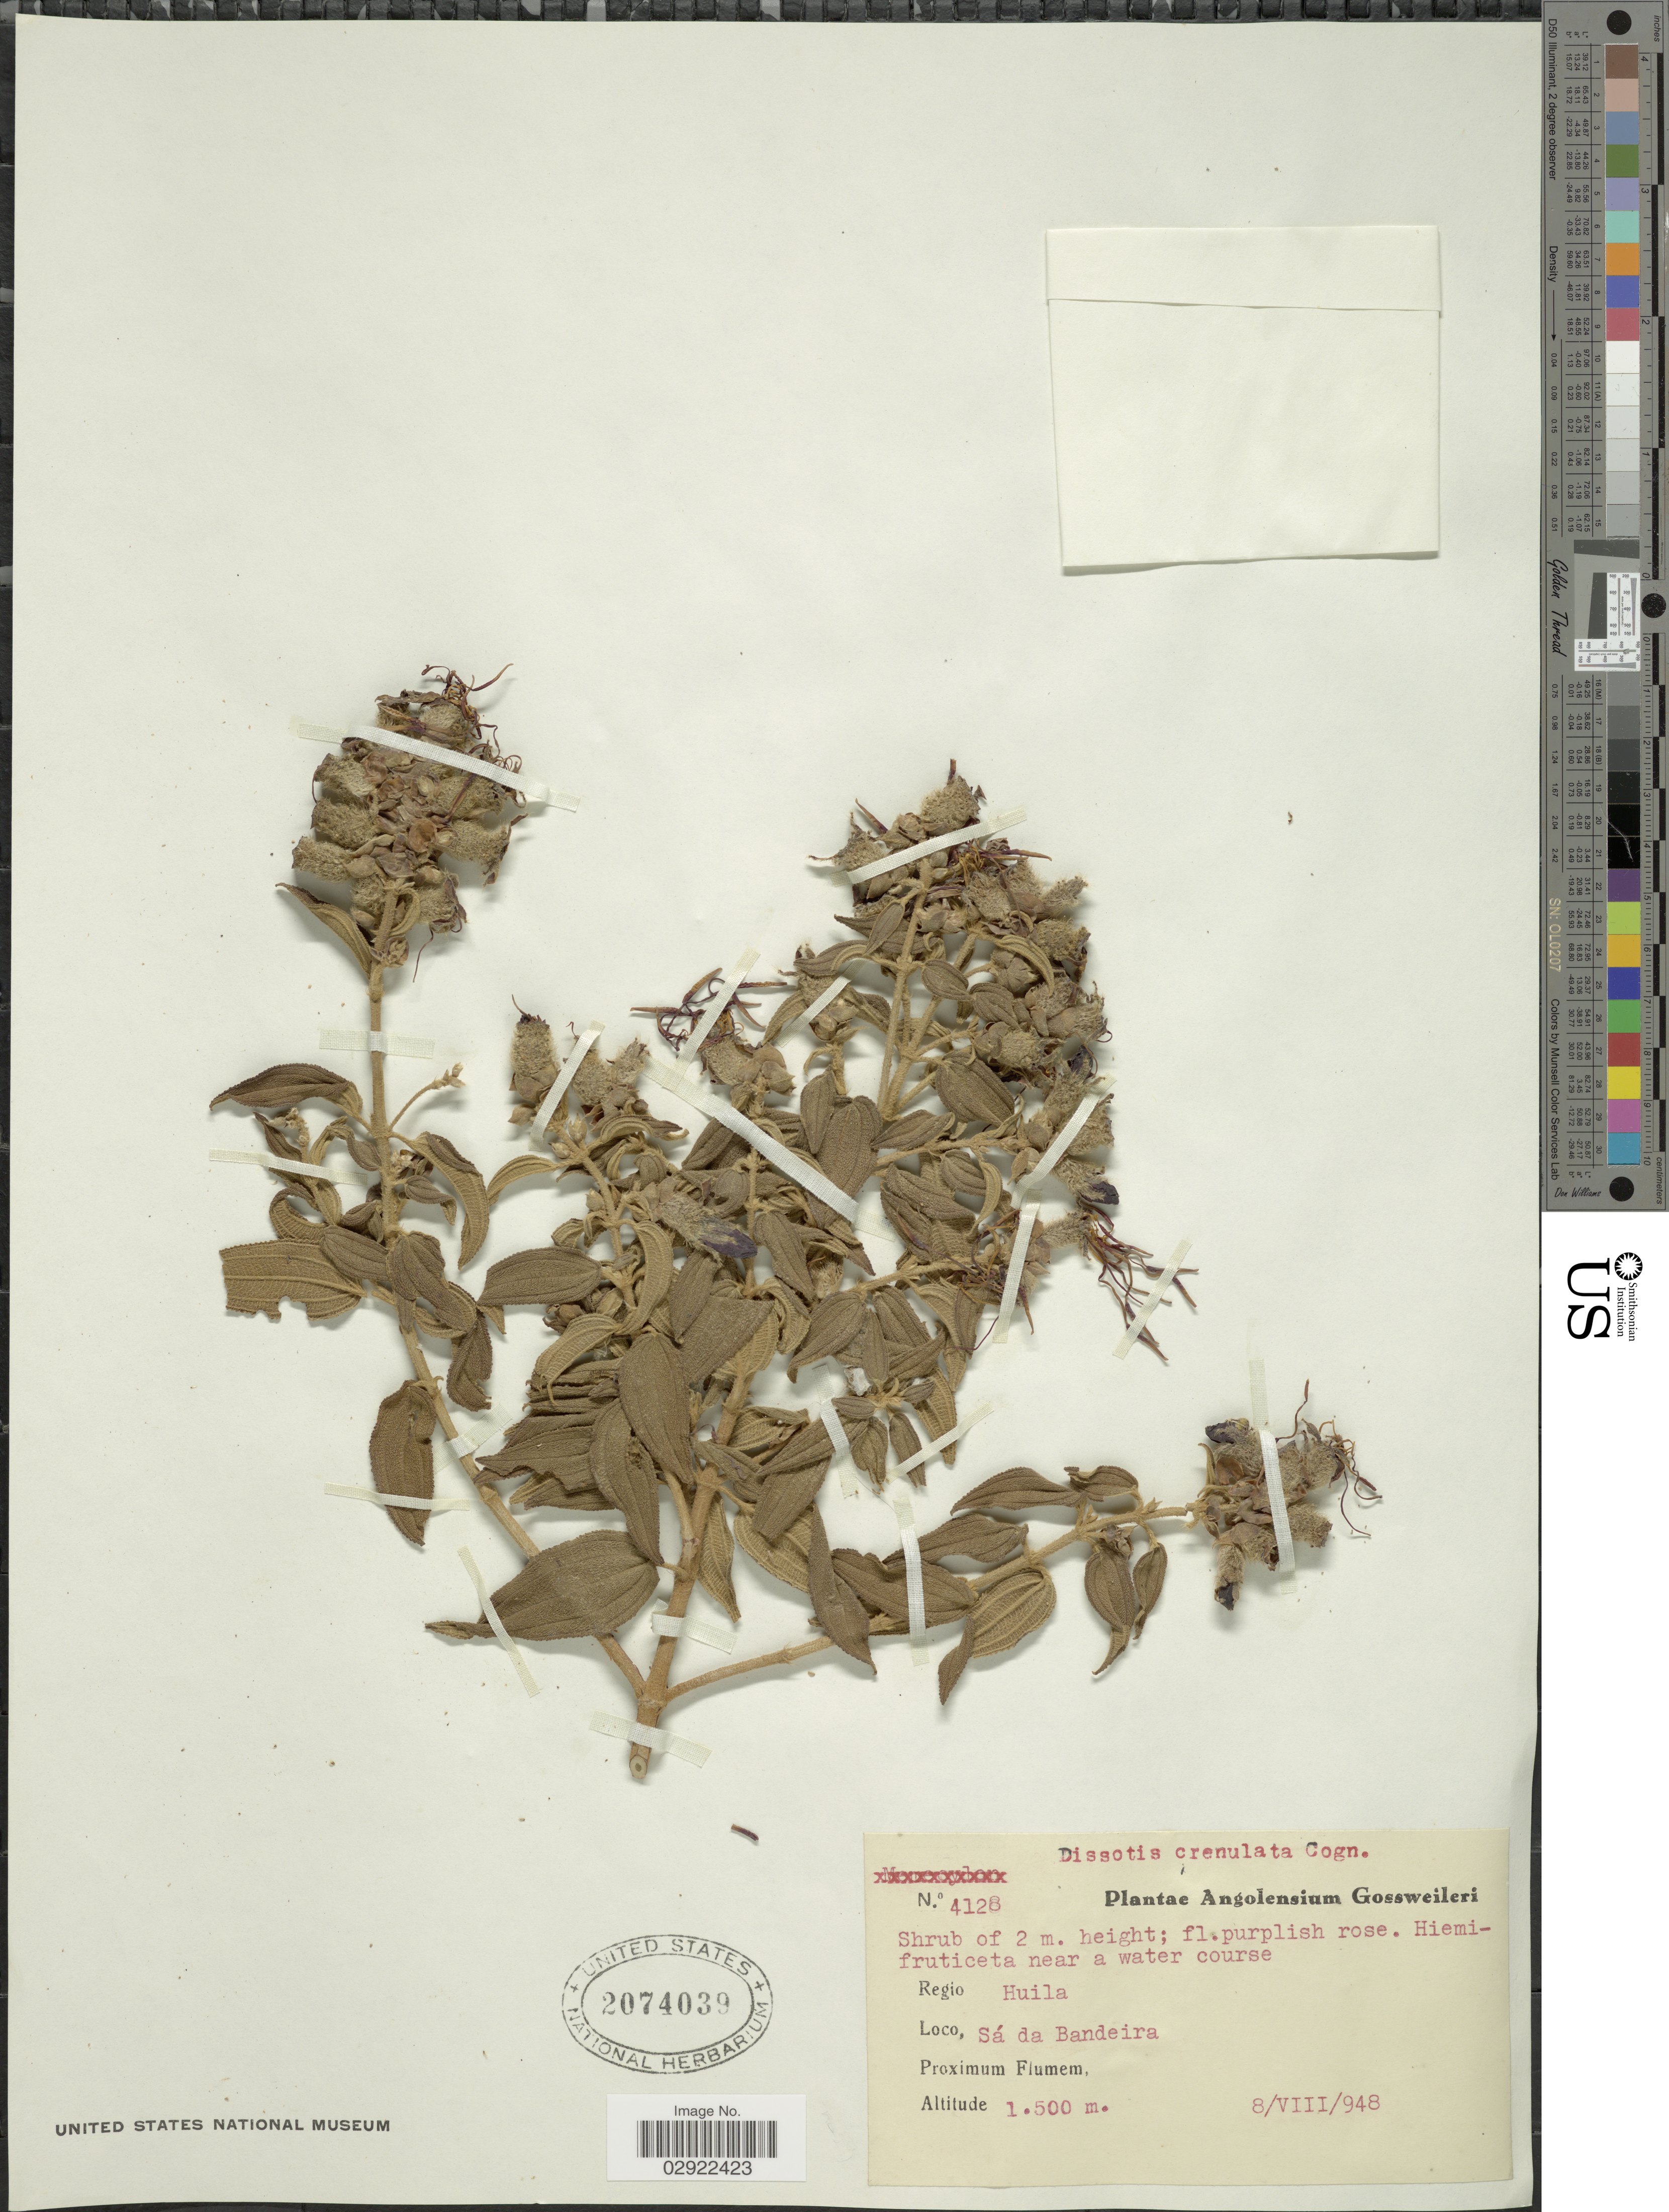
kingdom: Plantae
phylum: Tracheophyta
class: Magnoliopsida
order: Myrtales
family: Melastomataceae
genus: Rosettea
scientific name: Rosettea crenulata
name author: (Cogn.) Ver.-Lib. & G. Kadereit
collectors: -. Gossweiler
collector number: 4128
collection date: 1948-08-08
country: Angola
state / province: Huila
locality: Regio Huila, Sá da Bandeira. Proximum Flumen.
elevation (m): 1500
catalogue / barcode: US 2074039